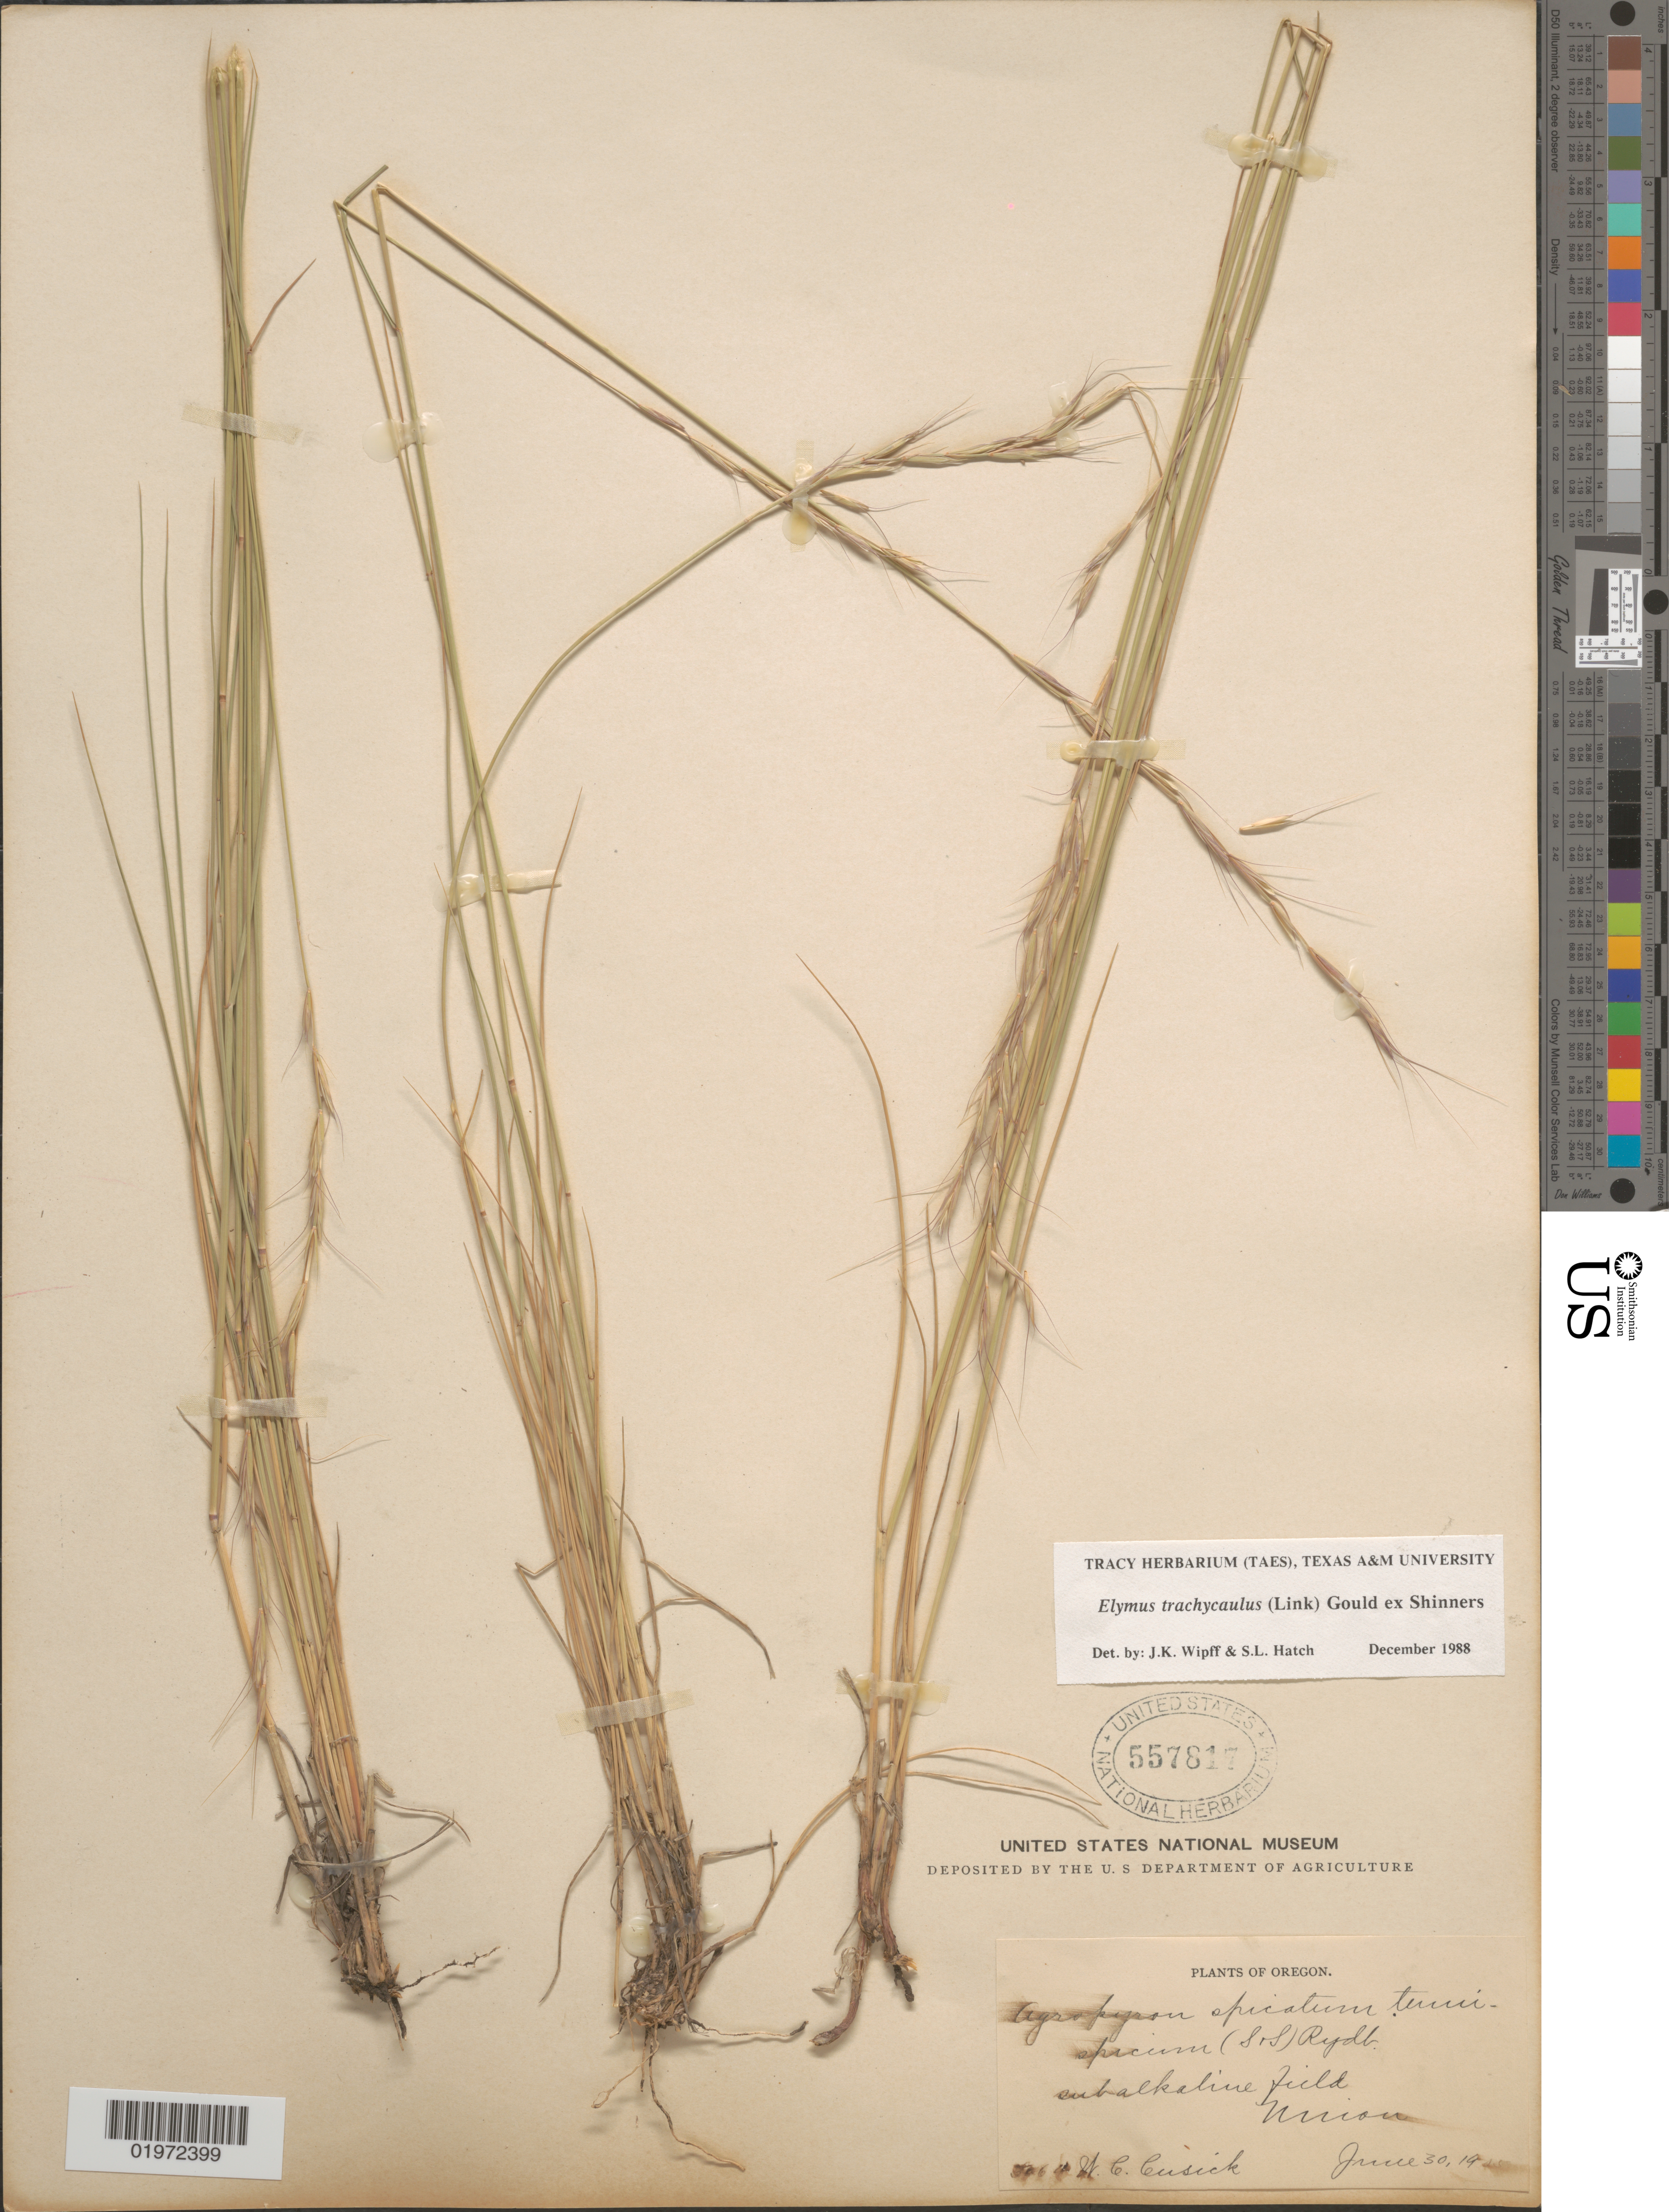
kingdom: Plantae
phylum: Tracheophyta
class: Liliopsida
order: Poales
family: Poaceae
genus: Elymus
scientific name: Elymus trachycaulus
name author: (Link) Gould ex Shinners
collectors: W. C. Cusick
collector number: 5064*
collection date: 1905-06-30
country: United States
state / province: Oregon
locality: Subalkaline field. Union.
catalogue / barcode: US 557817